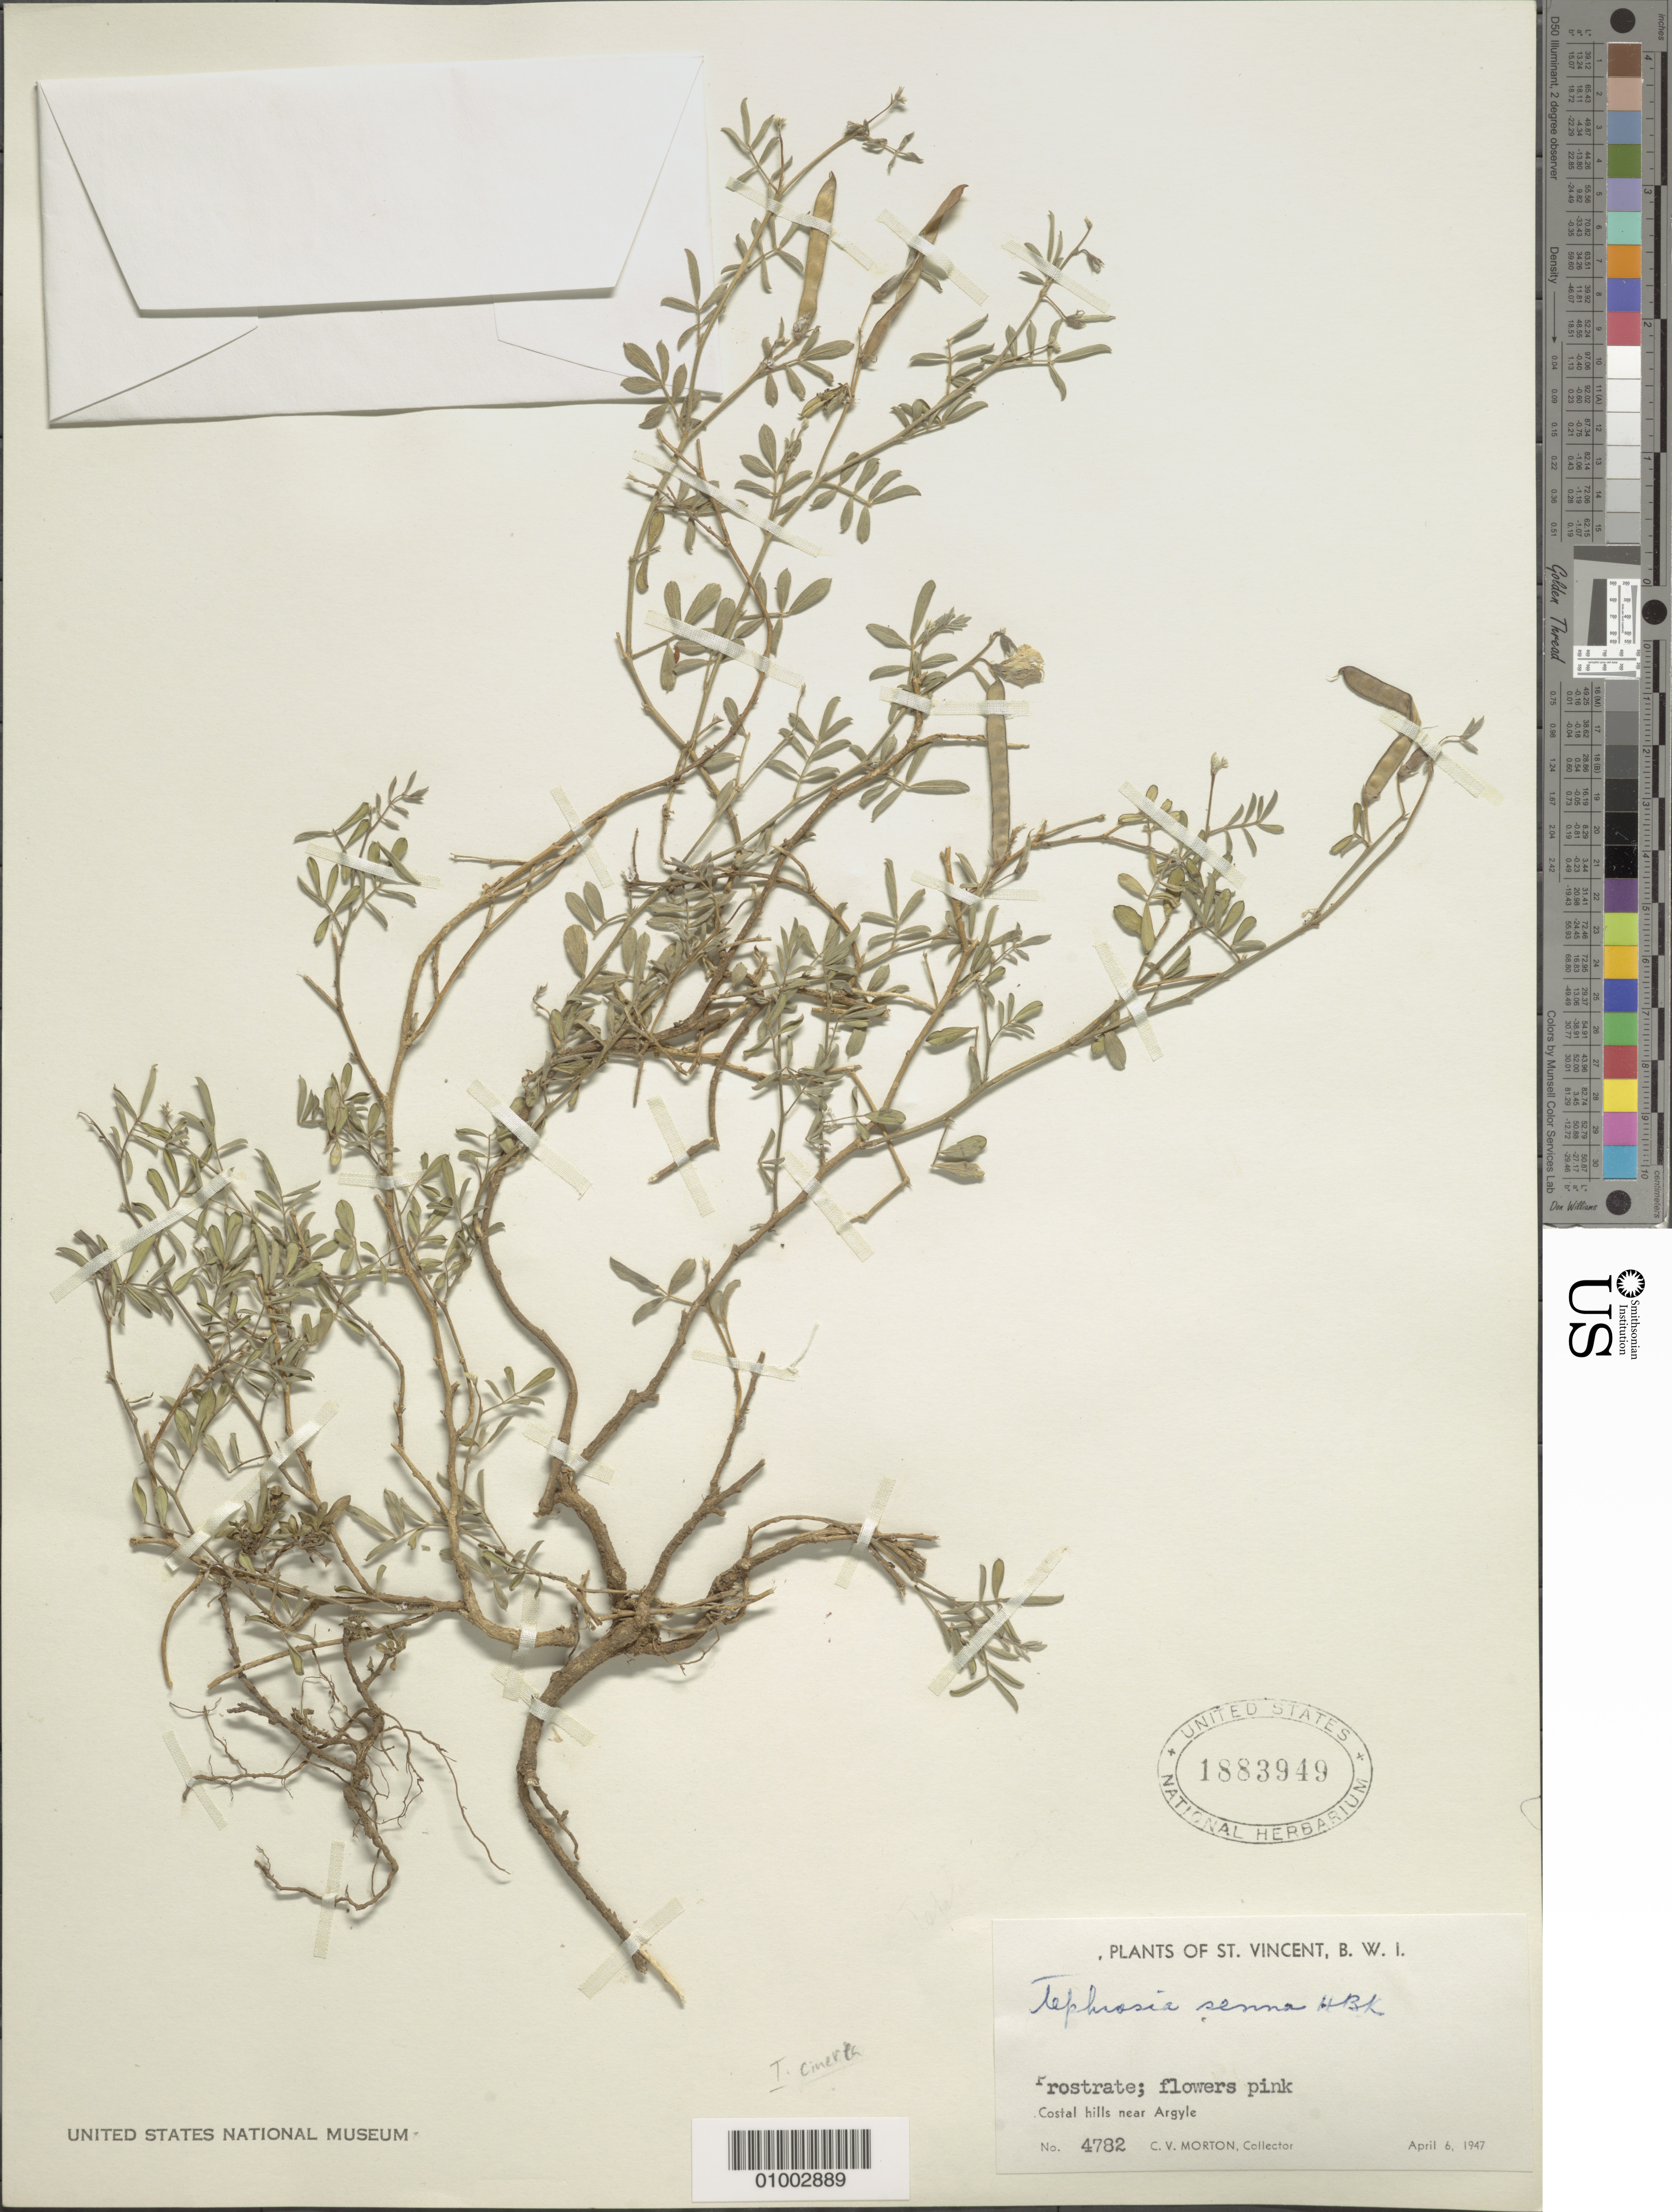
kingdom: Plantae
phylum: Tracheophyta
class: Magnoliopsida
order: Fabales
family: Fabaceae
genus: Tephrosia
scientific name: Tephrosia cinerea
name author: (L.) Pers.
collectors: C. V. Morton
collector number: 4782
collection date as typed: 06 Apr 1947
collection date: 1947-04-06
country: St. Vincent - Grenadines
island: St. Vincent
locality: Coastal hills near Argyle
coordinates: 0 N, 0 E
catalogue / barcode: US 1883949